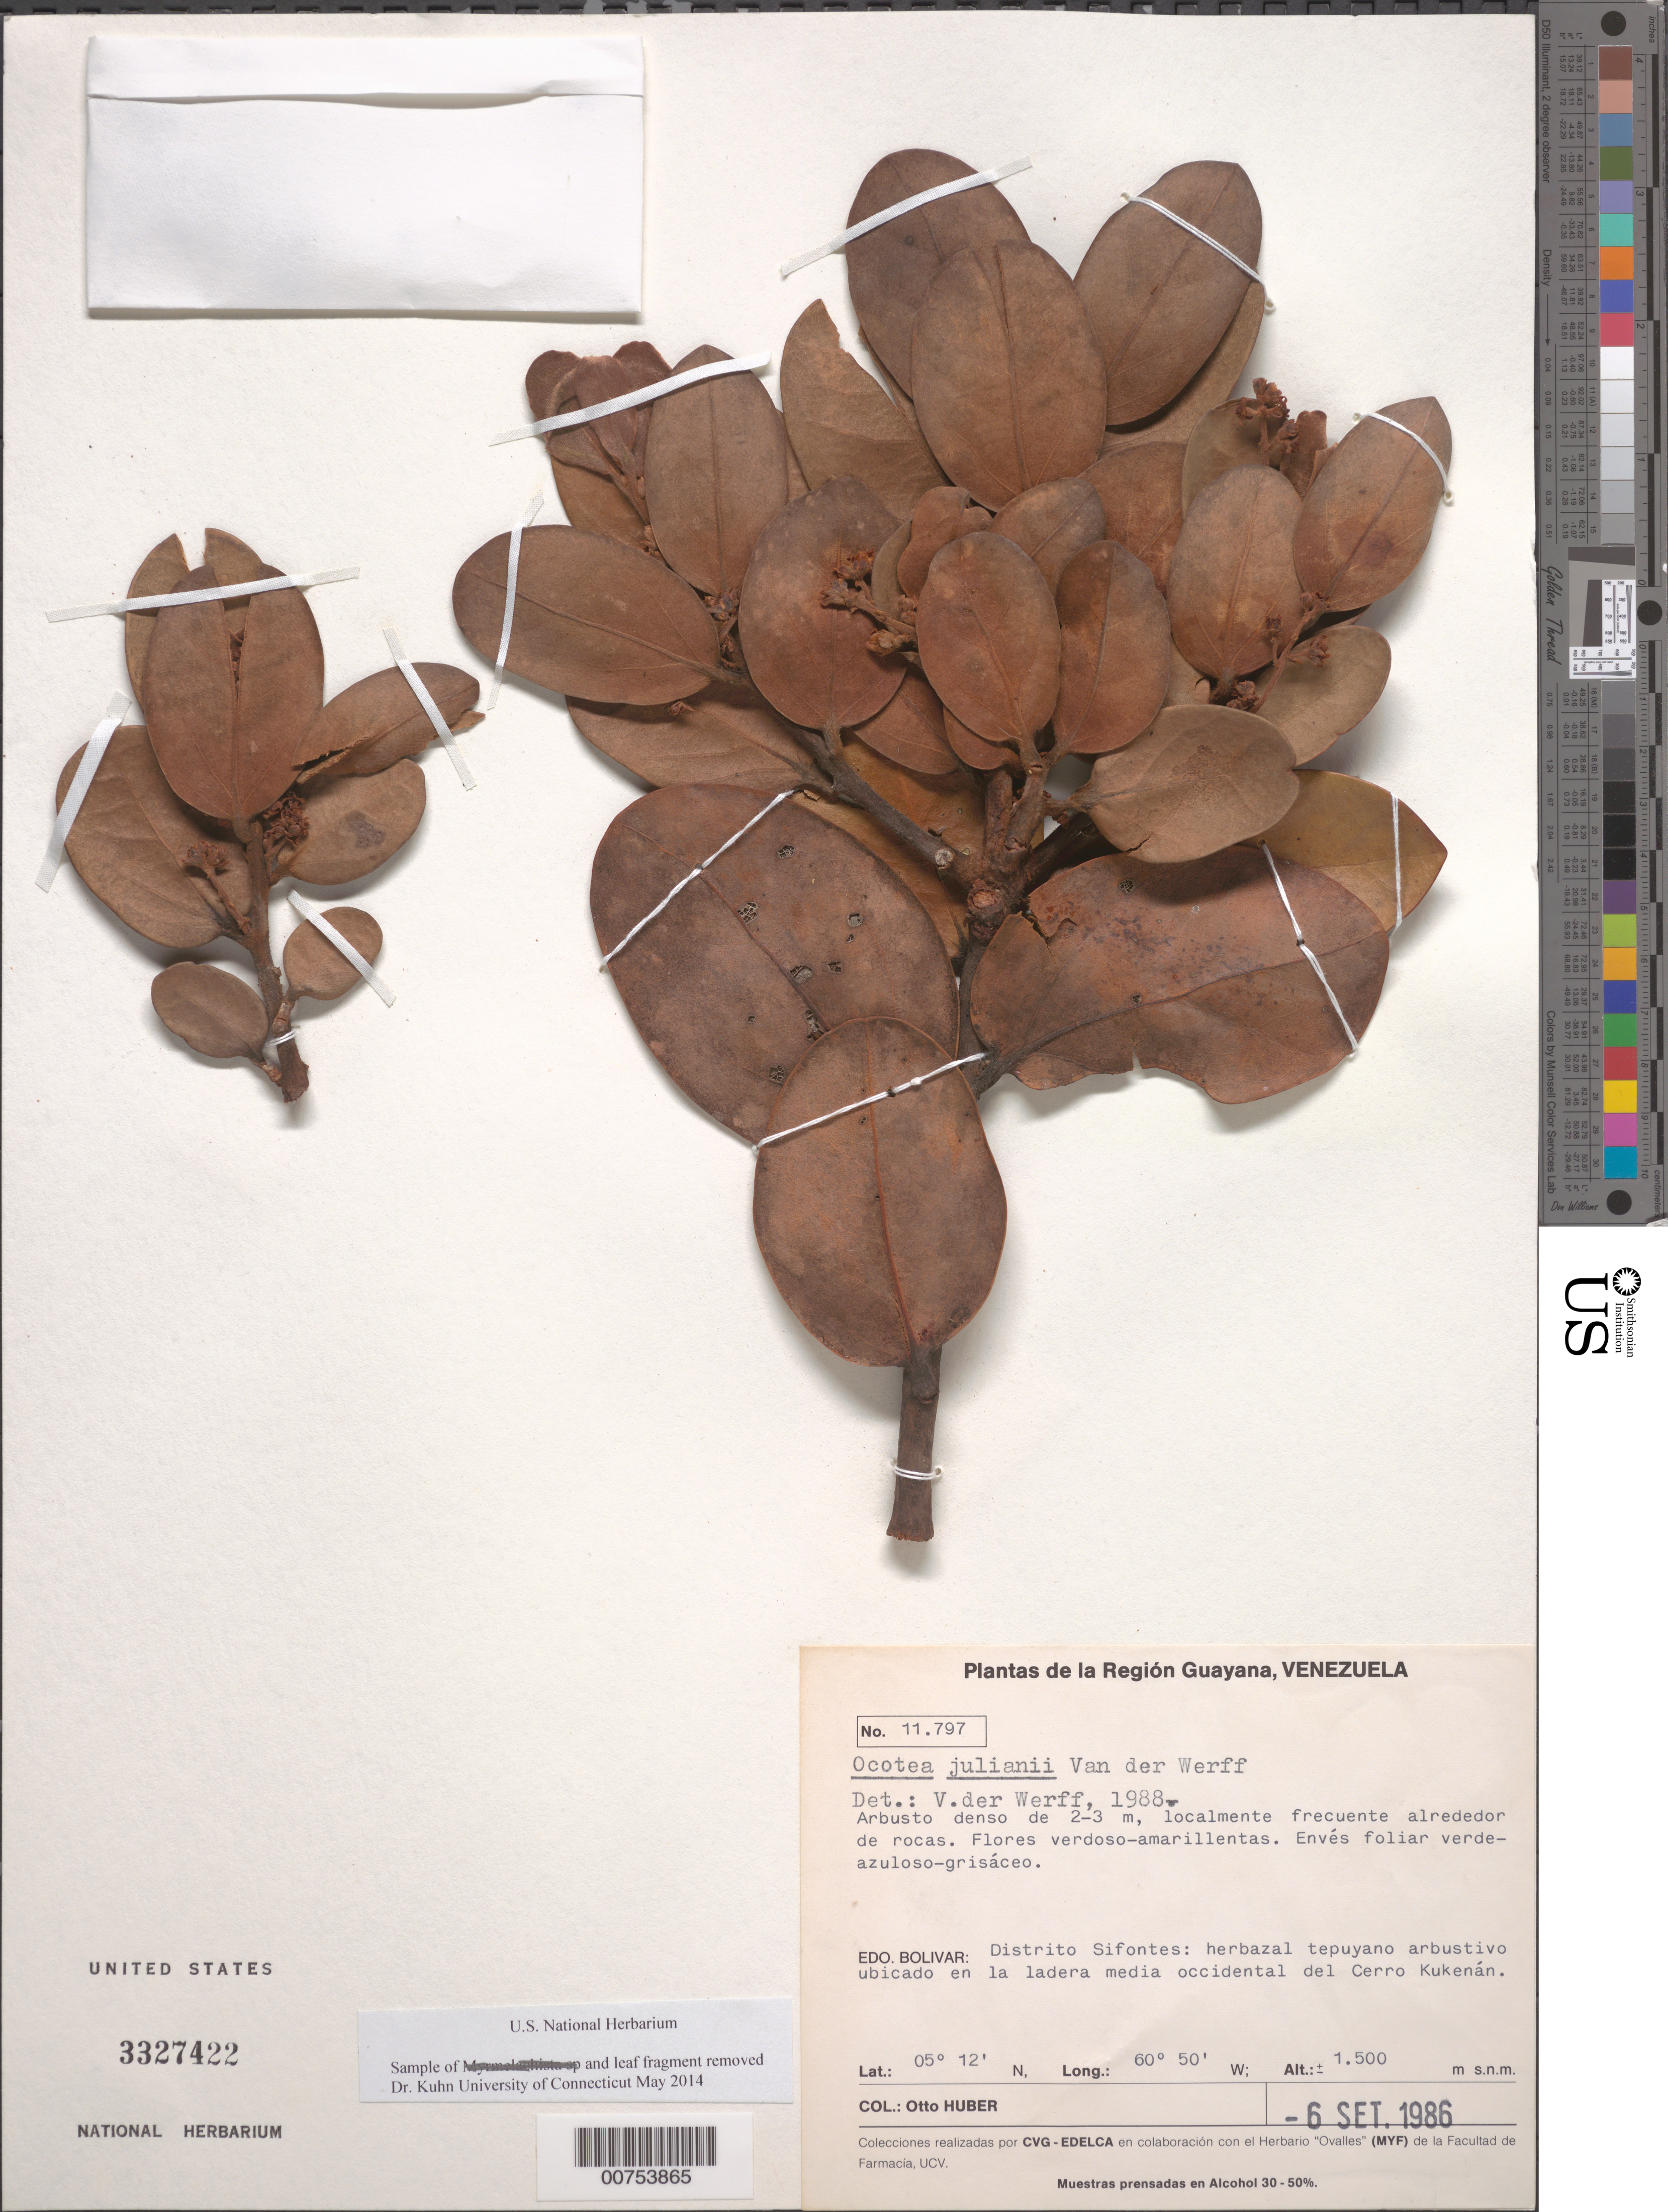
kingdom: Plantae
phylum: Tracheophyta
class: Magnoliopsida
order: Laurales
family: Lauraceae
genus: Ocotea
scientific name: Ocotea julianii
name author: van der Werff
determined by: van der Werff, H., (MO), Missouri Botanical Garden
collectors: O. Huber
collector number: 11797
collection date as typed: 6-Sep-86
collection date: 1986-09-06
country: Venezuela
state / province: Bolívar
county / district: Sifontes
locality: Cerro Kukenan, en la ladera media occidental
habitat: Herbazal tepuyano arbustivo ubicado, alrededor de rocas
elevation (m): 1500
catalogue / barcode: US 3327422